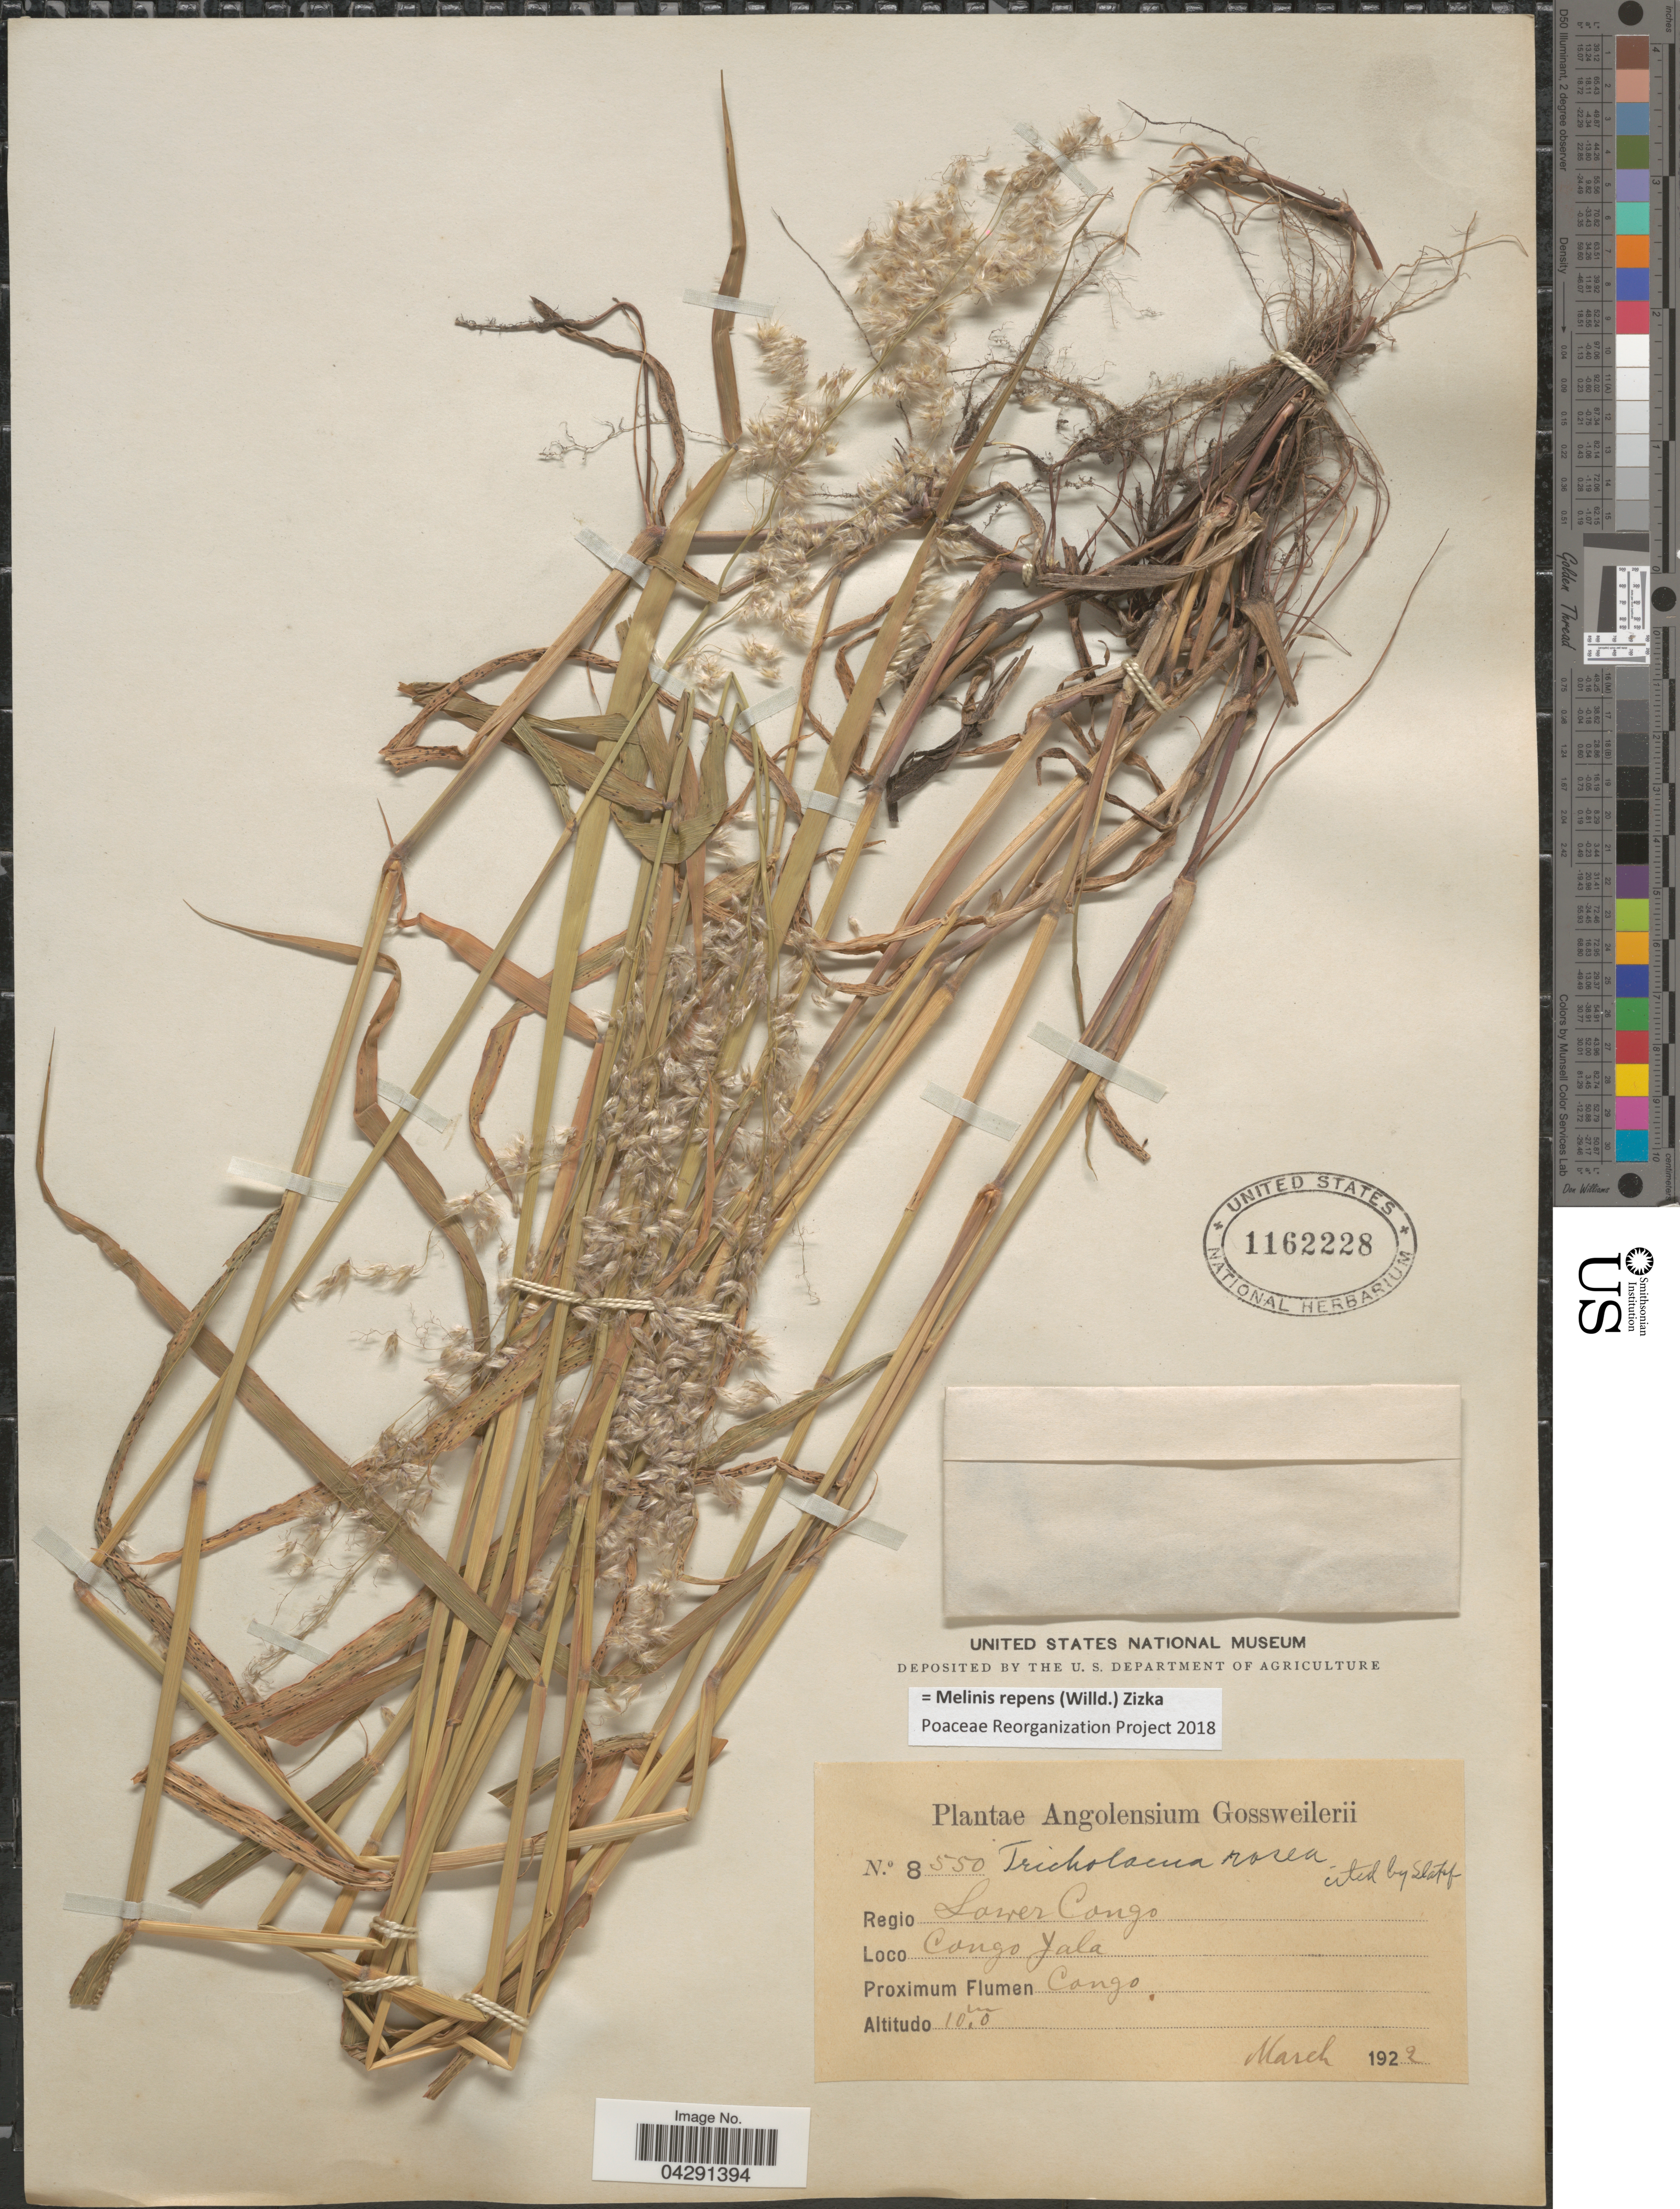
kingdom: Plantae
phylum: Tracheophyta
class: Liliopsida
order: Poales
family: Poaceae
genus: Melinis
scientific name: Melinis repens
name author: (Willd.) Zizka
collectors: -. Gossweiler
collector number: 8550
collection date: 1922-03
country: Angola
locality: Angolensium. Regio Lower Congo. Congo Yala. Proximum Flumen Congo.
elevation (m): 10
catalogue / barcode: US 1162228